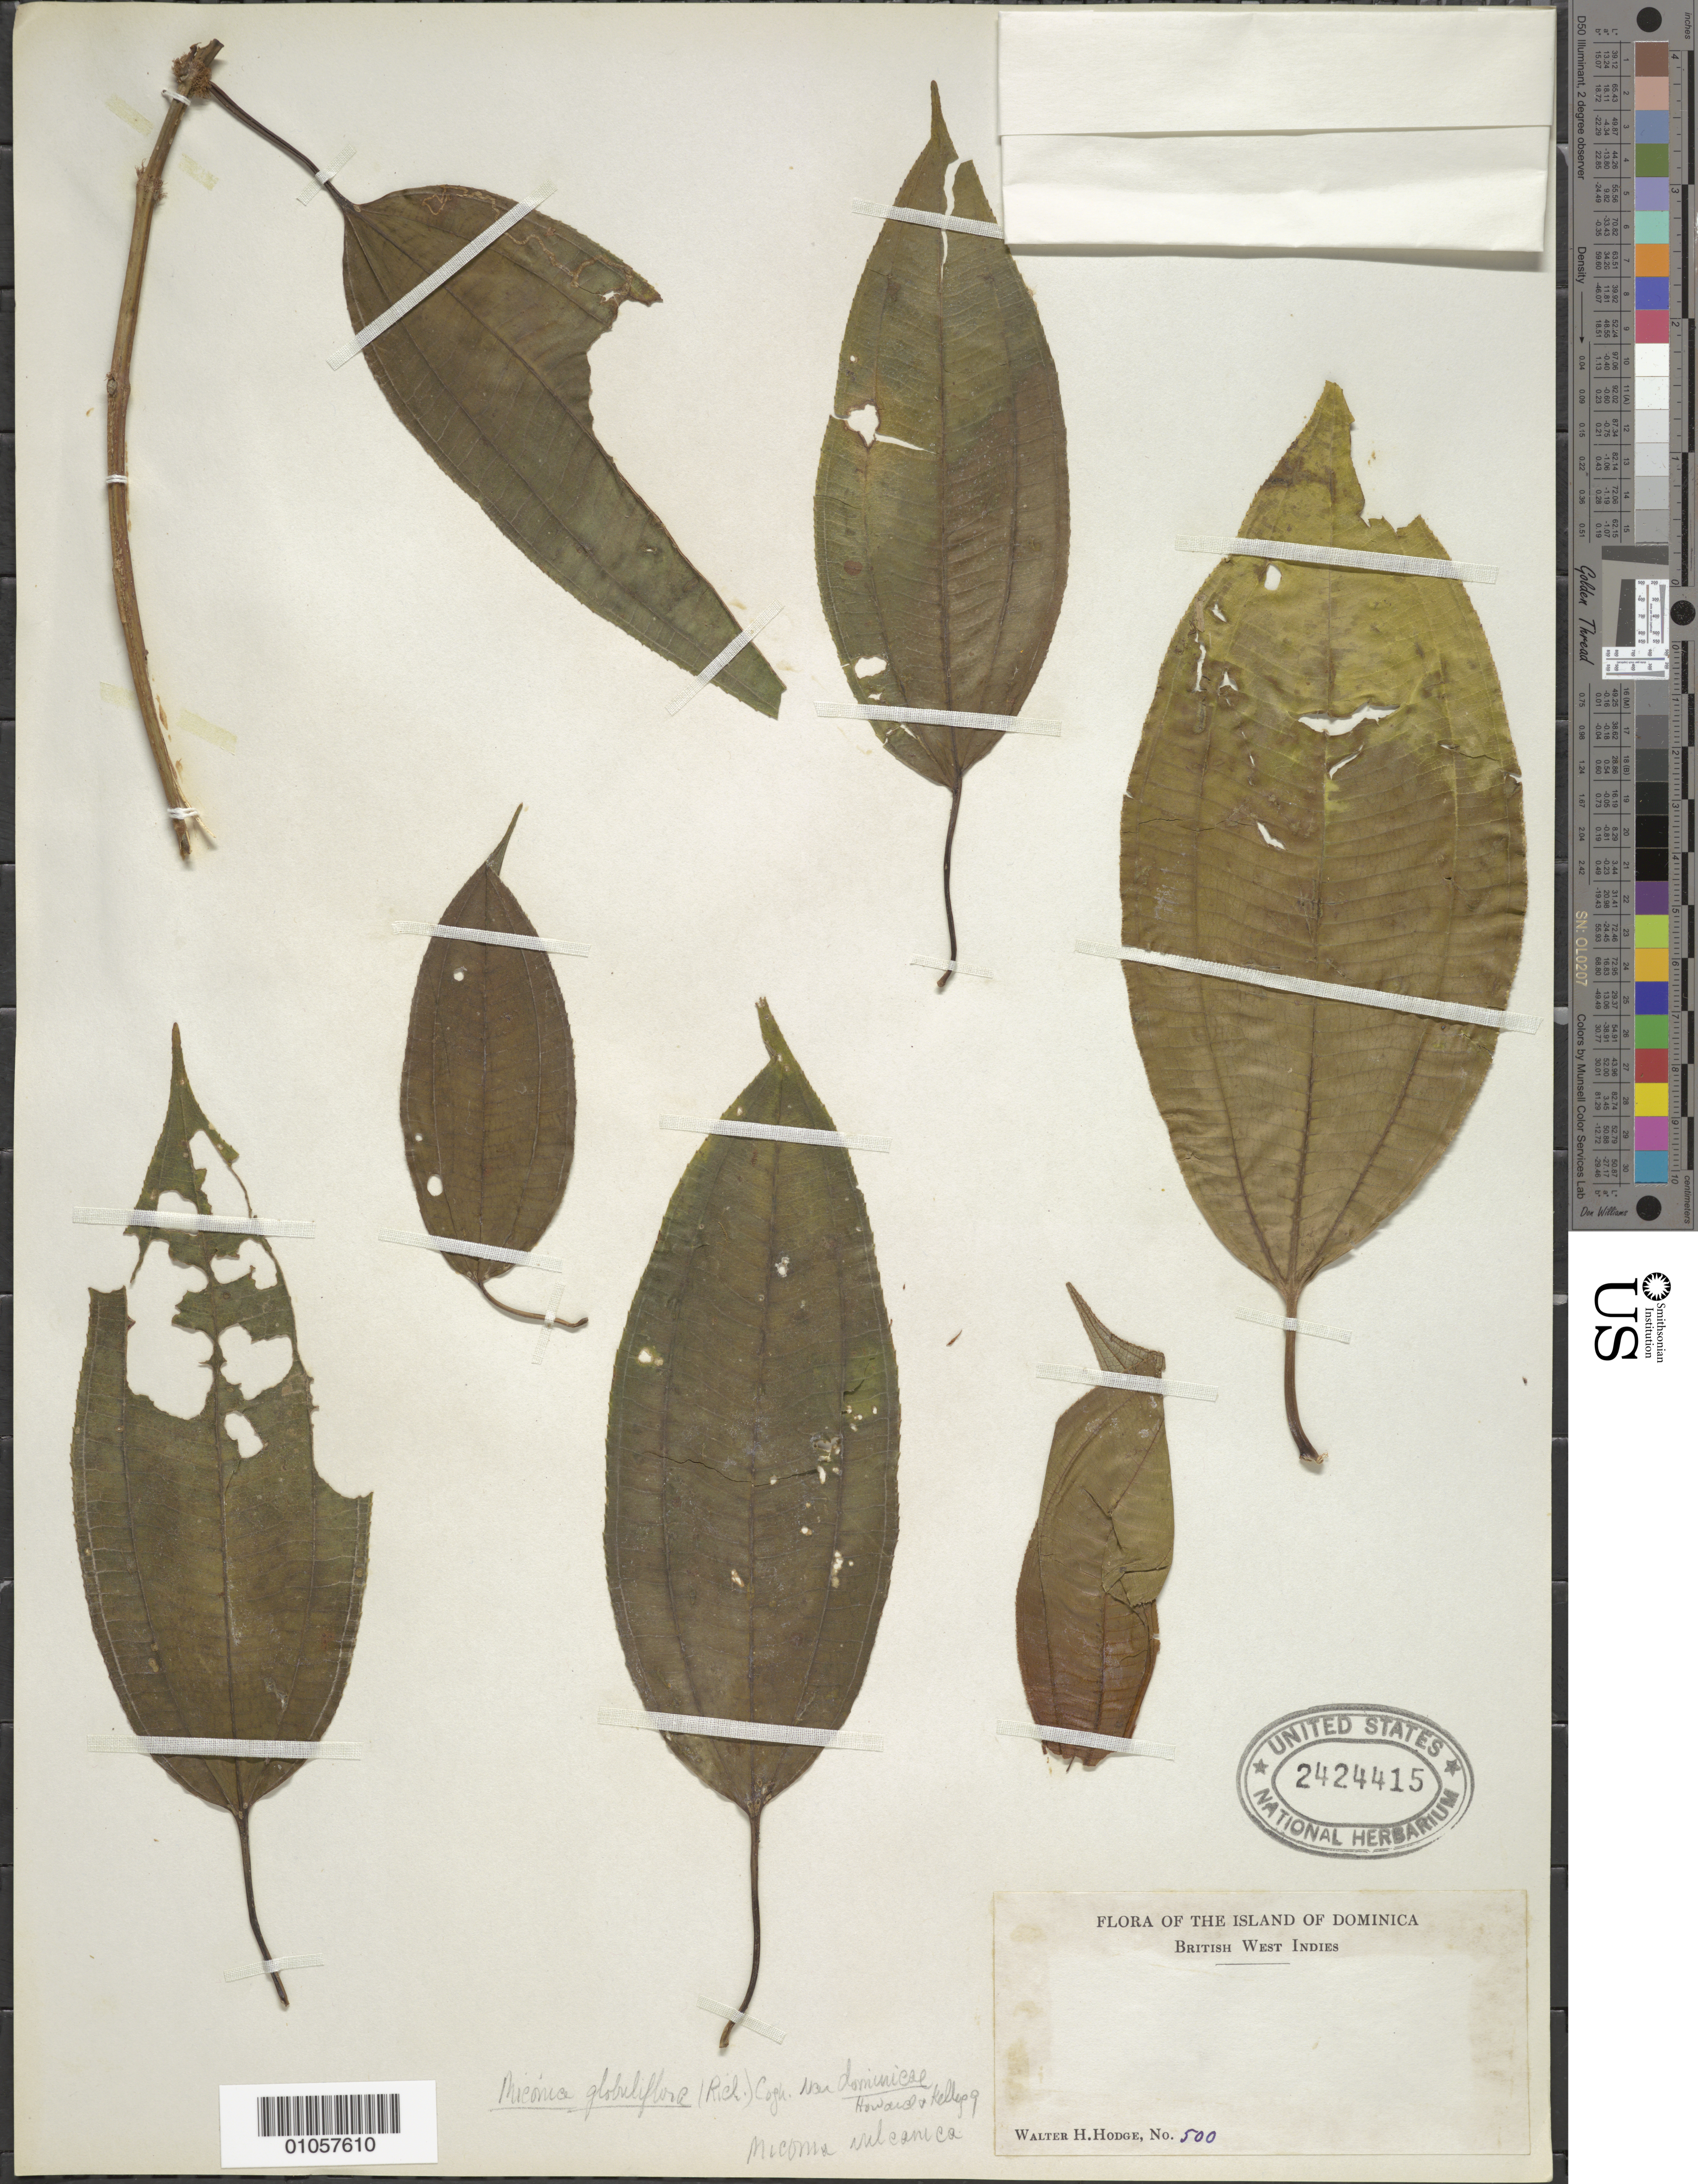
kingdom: Plantae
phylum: Tracheophyta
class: Magnoliopsida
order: Myrtales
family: Melastomataceae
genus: Miconia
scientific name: Miconia globuliflora var. dominicae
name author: R.A. Howard & E.A. Kellogg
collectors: W. Hodge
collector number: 500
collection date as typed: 15 Aug 1938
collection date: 1938-08-15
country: Dominica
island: Dominica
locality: Morne Trois Pitons, upper slopes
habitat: Mossy forest on upper slopes, rainfall 508 to 762 cm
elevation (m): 763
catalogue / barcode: US 2424415